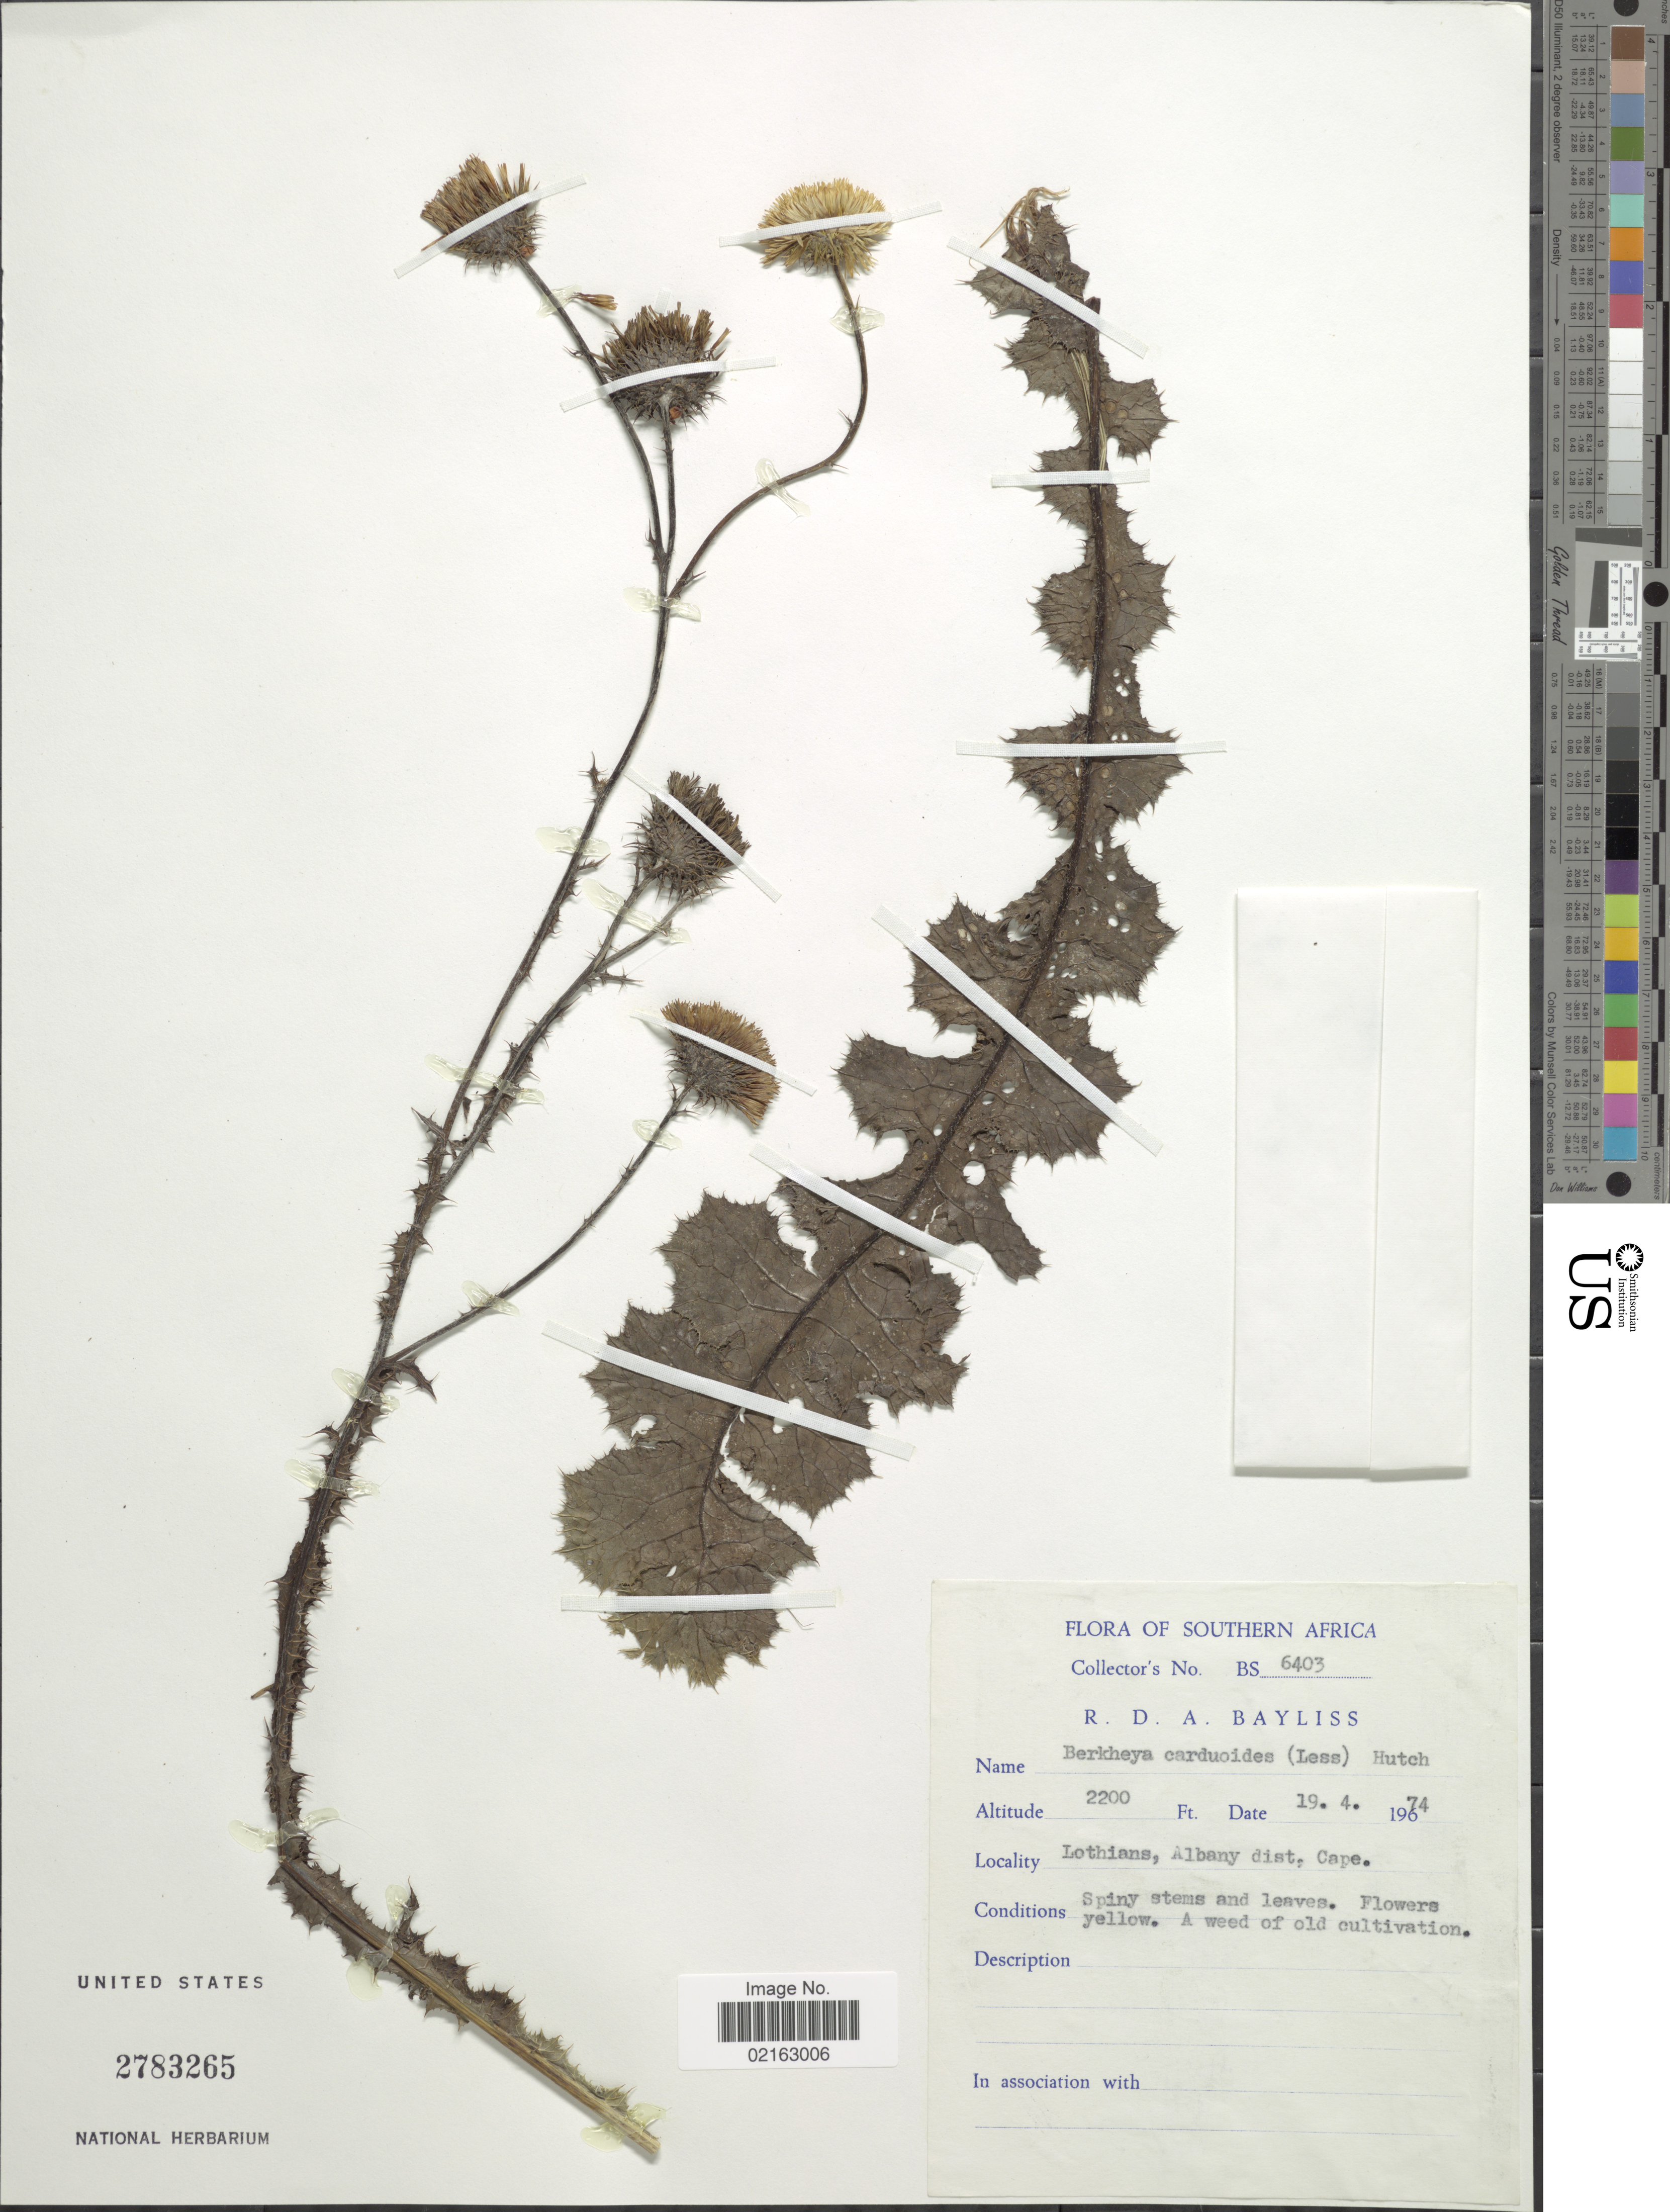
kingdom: Plantae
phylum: Tracheophyta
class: Magnoliopsida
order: Asterales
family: Asteraceae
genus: Berkheya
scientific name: Berkheya carduoides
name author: (Less.) Hutch.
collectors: R. Bayliss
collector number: BS 6403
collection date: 1974-04-19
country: South Africa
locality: Southern Africa. Lothians, Albany dist. Cape.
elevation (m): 671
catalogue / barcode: US 2783265